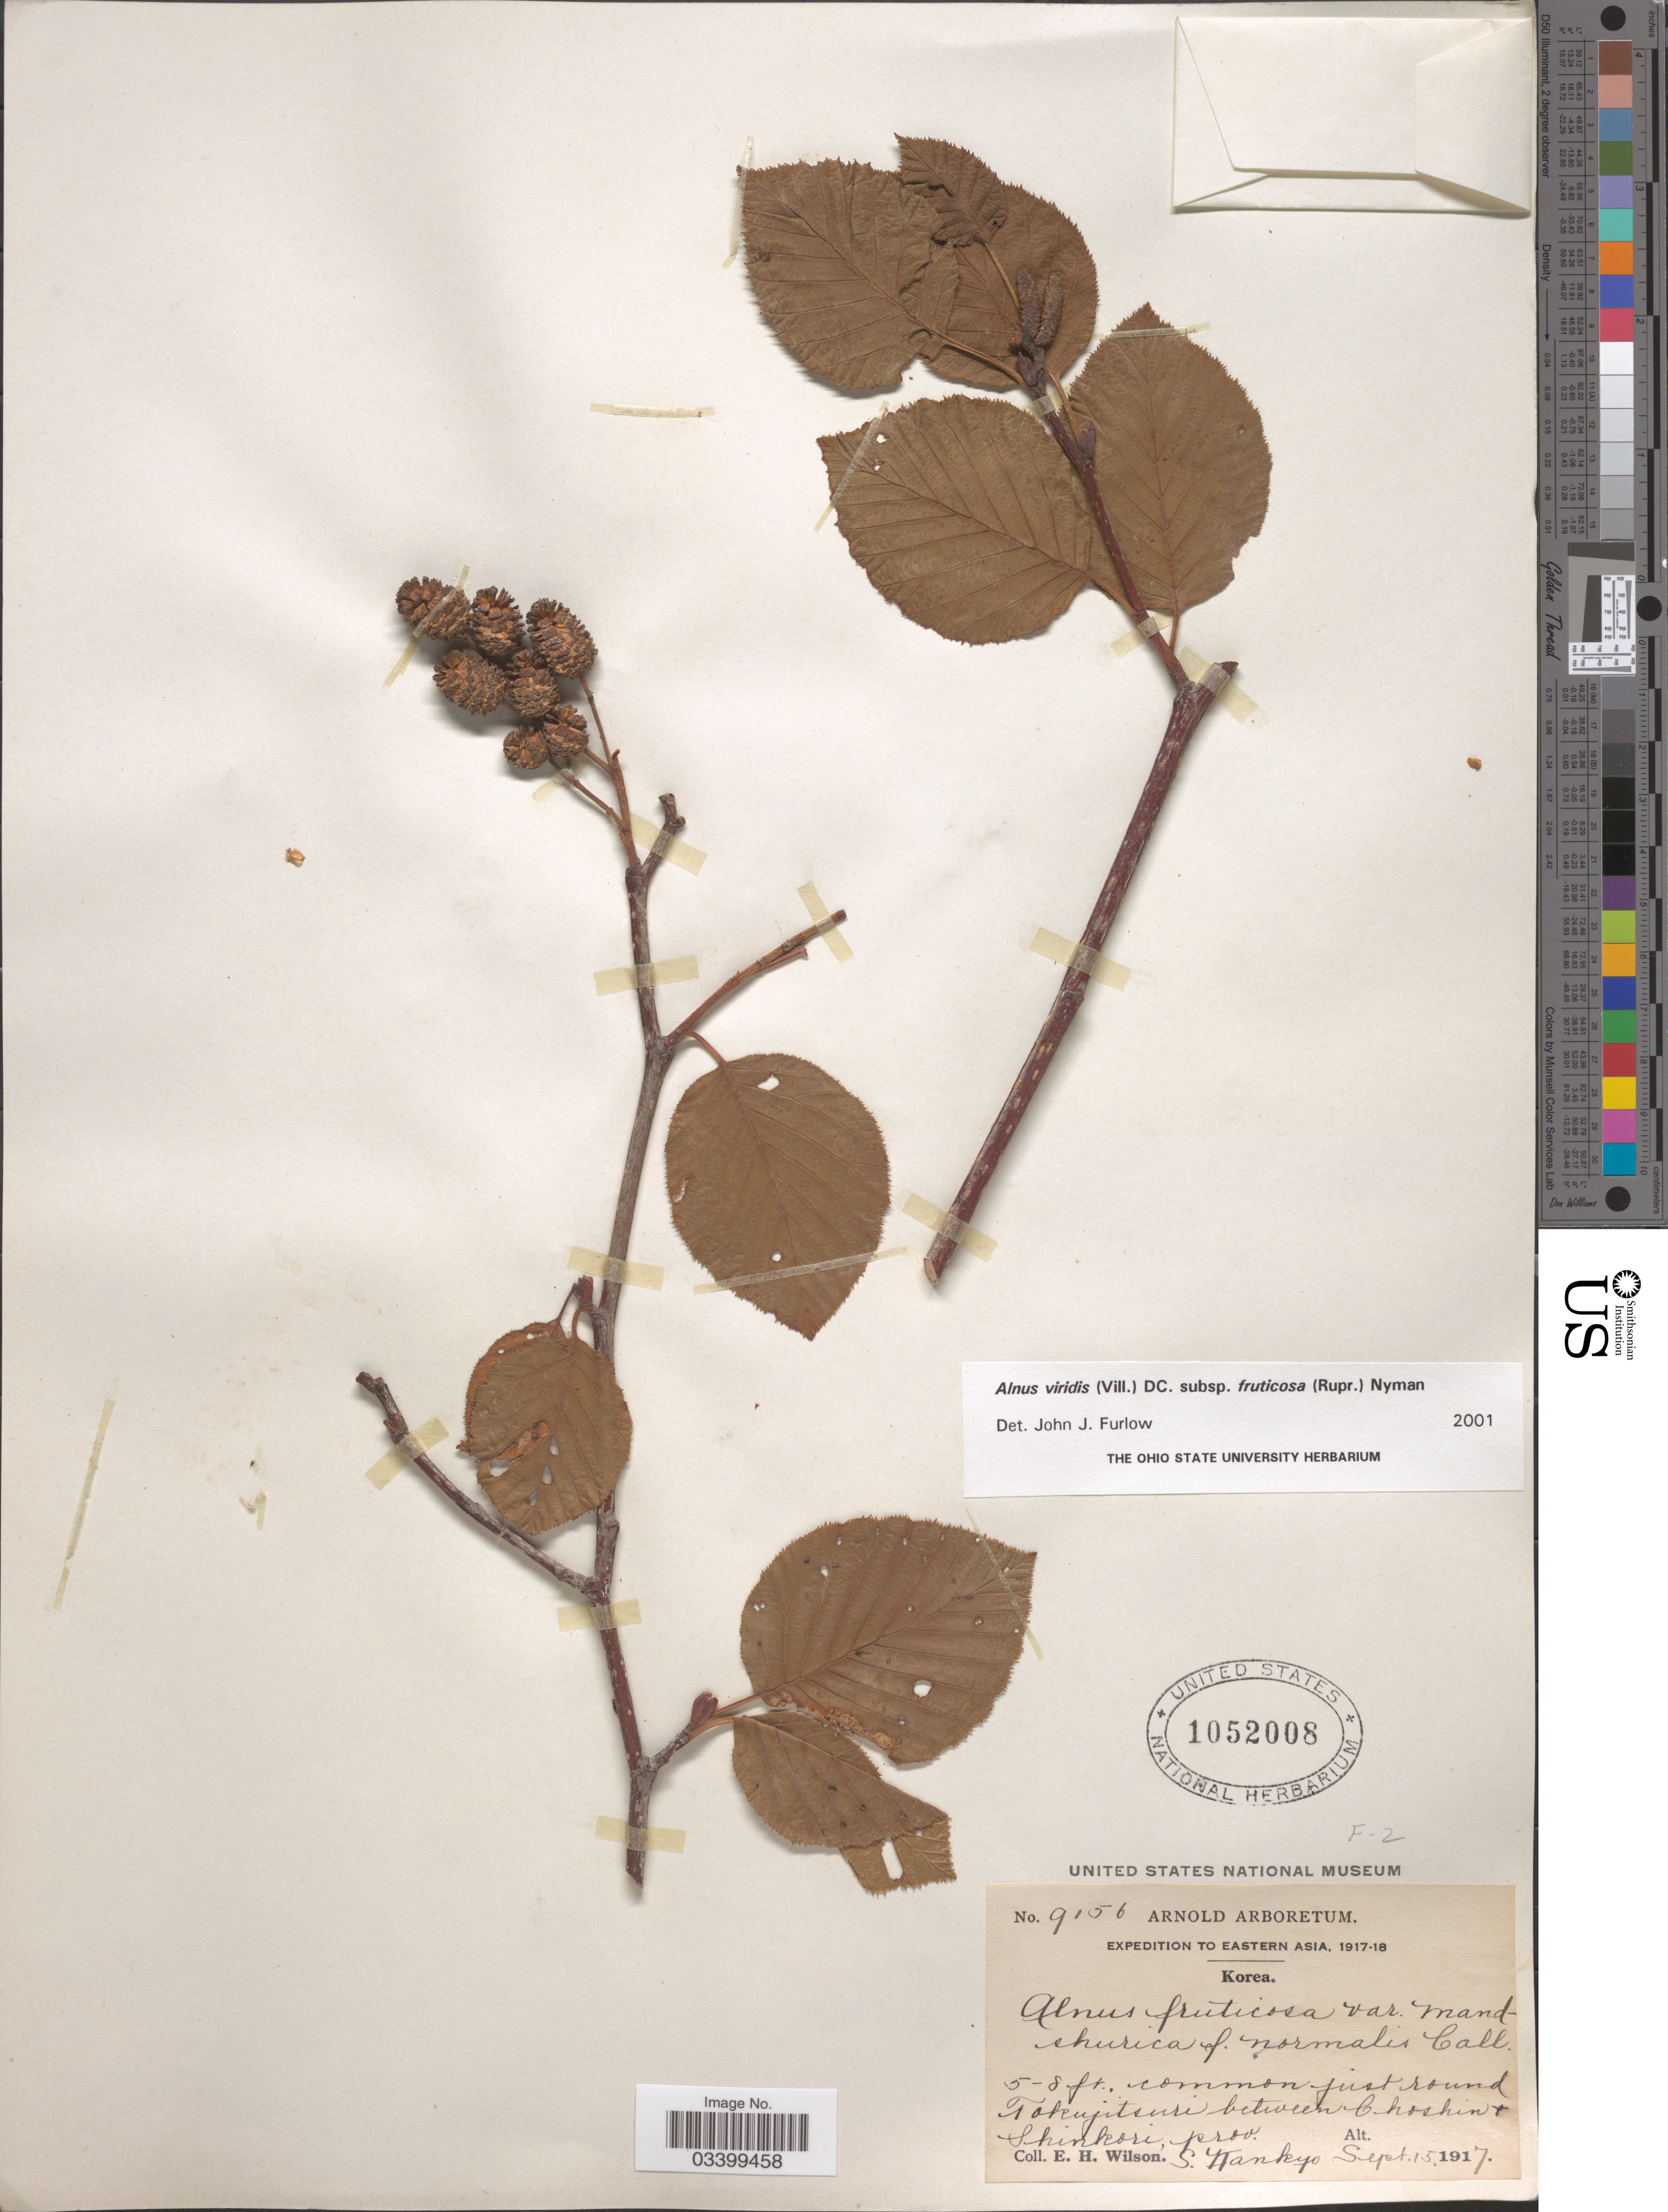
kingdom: Plantae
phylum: Tracheophyta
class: Magnoliopsida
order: Fagales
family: Betulaceae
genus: Alnus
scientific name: Alnus fruticosa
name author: Rupr.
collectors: E. Wilson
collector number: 9156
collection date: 1917-09-15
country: North Korea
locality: Eastern Asia, Korea. Common just round Tokujitsuri between Choshin & Shinkori, prov. S. Kankyo.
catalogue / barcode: US 1052008